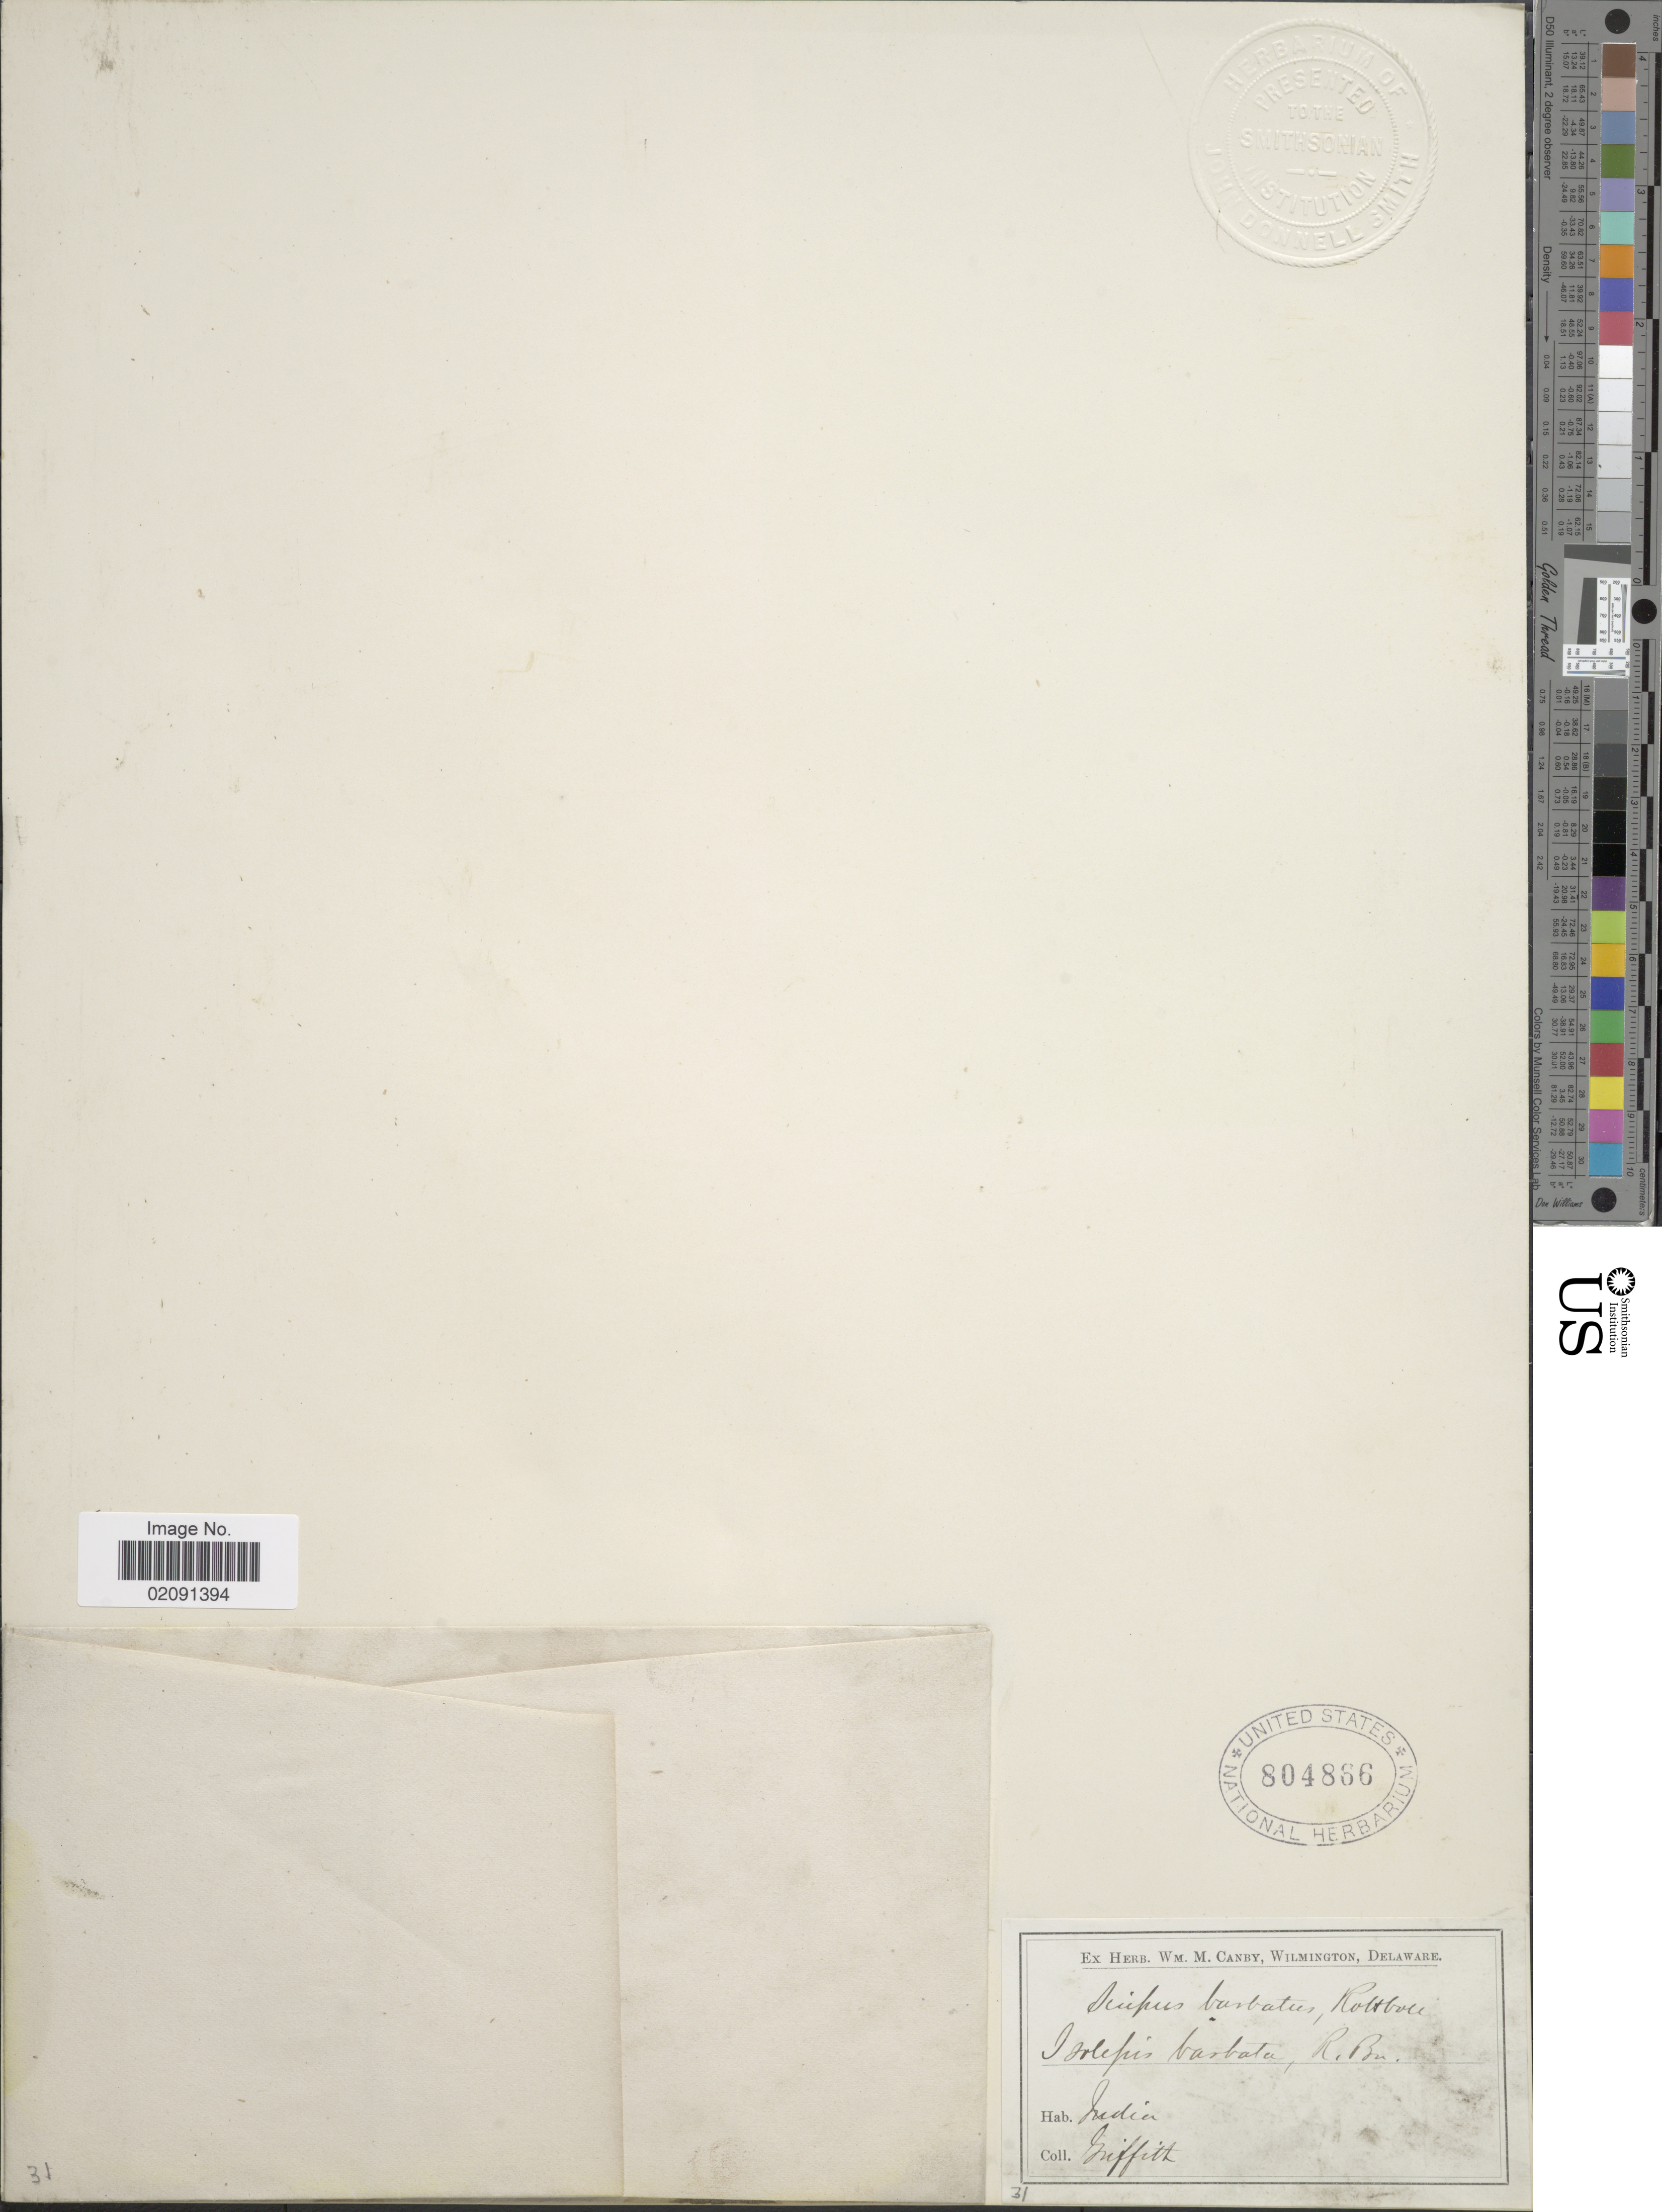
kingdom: Plantae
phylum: Tracheophyta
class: Liliopsida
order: Poales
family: Cyperaceae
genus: Bulbostylis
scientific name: Bulbostylis barbata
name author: (Rottb.) C.B. Clarke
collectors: -. Griffith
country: India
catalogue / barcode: US 804866